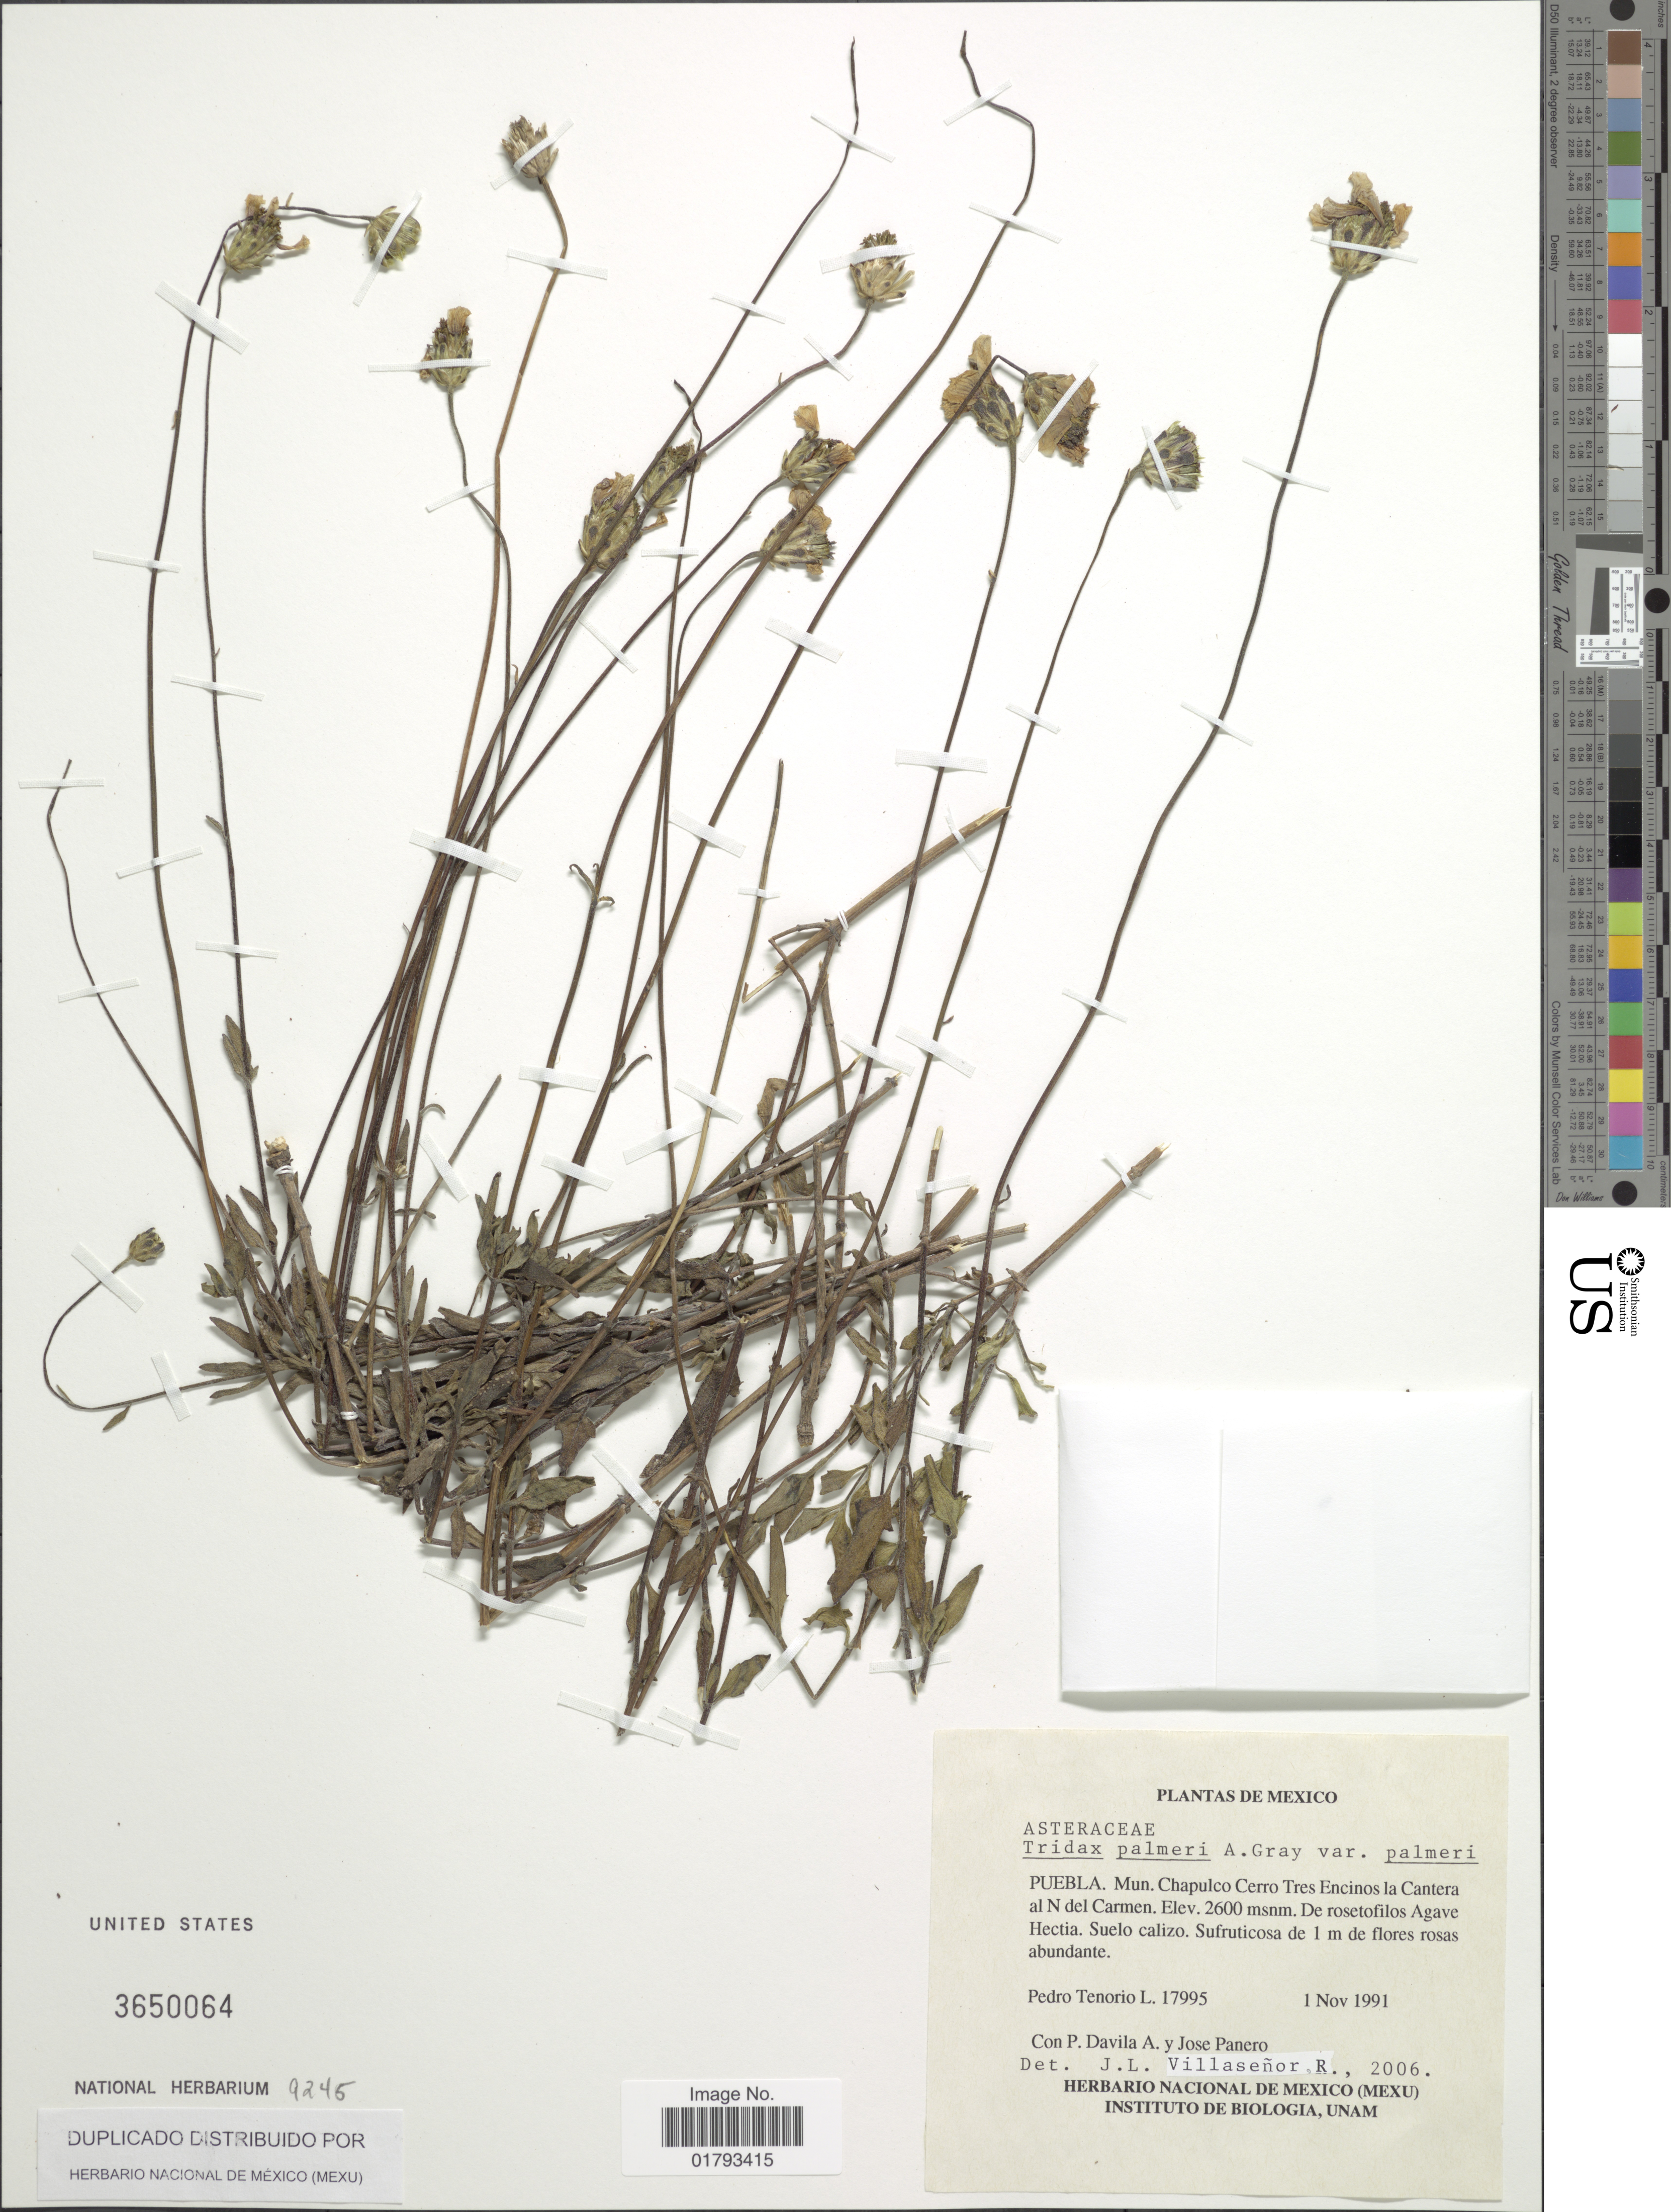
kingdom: Plantae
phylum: Tracheophyta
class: Magnoliopsida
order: Asterales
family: Asteraceae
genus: Tridax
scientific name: Tridax palmeri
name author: A. Gray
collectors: P. Tenorio L., P. Davila & J. L. Panero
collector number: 2006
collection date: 1991-11-01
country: Mexico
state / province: Puebla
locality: Puebla, Mun. Chapulo Cerro Tress Encinos la Cantera al N del Carmen.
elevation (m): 2600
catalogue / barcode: US 3650064